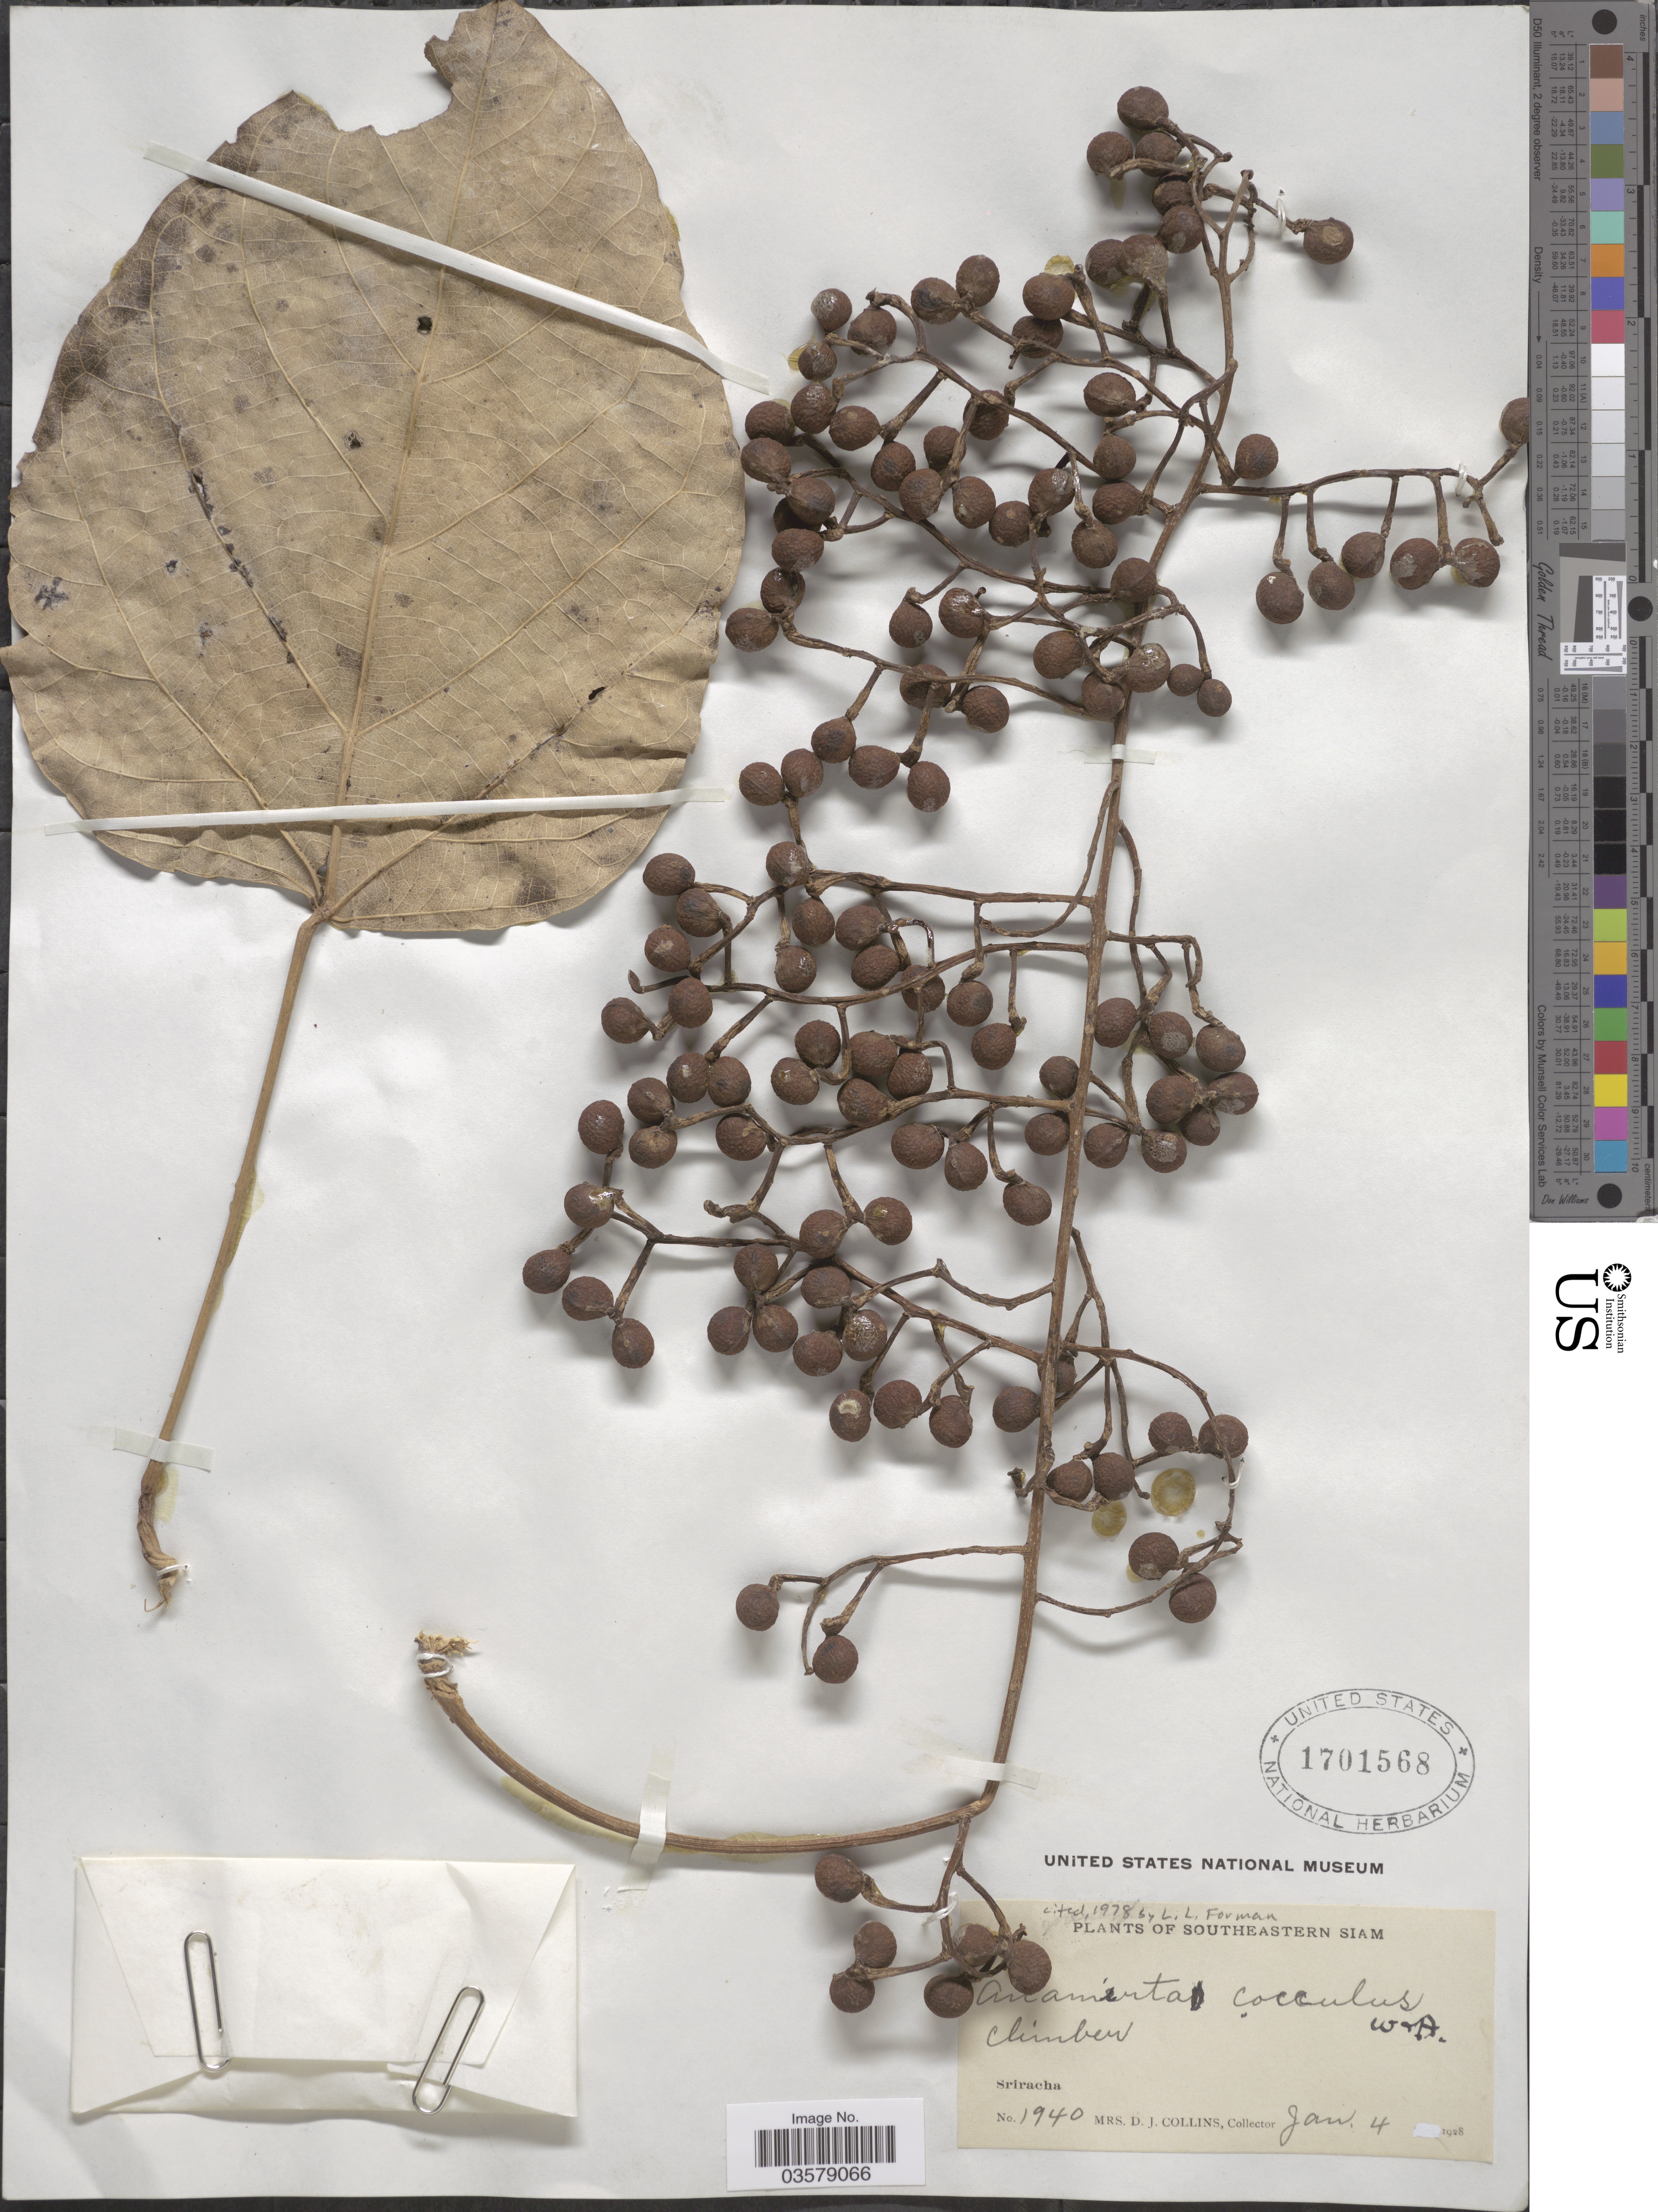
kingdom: Plantae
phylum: Tracheophyta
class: Magnoliopsida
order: Ranunculales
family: Menispermaceae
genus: Anamirta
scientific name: Anamirta cocculus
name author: (L.) Wight & Arn.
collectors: Mrs. D. J. Collins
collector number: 1940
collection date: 1928-01-04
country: Thailand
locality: Southeastern Siam. Sriracha.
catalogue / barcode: US 1701568